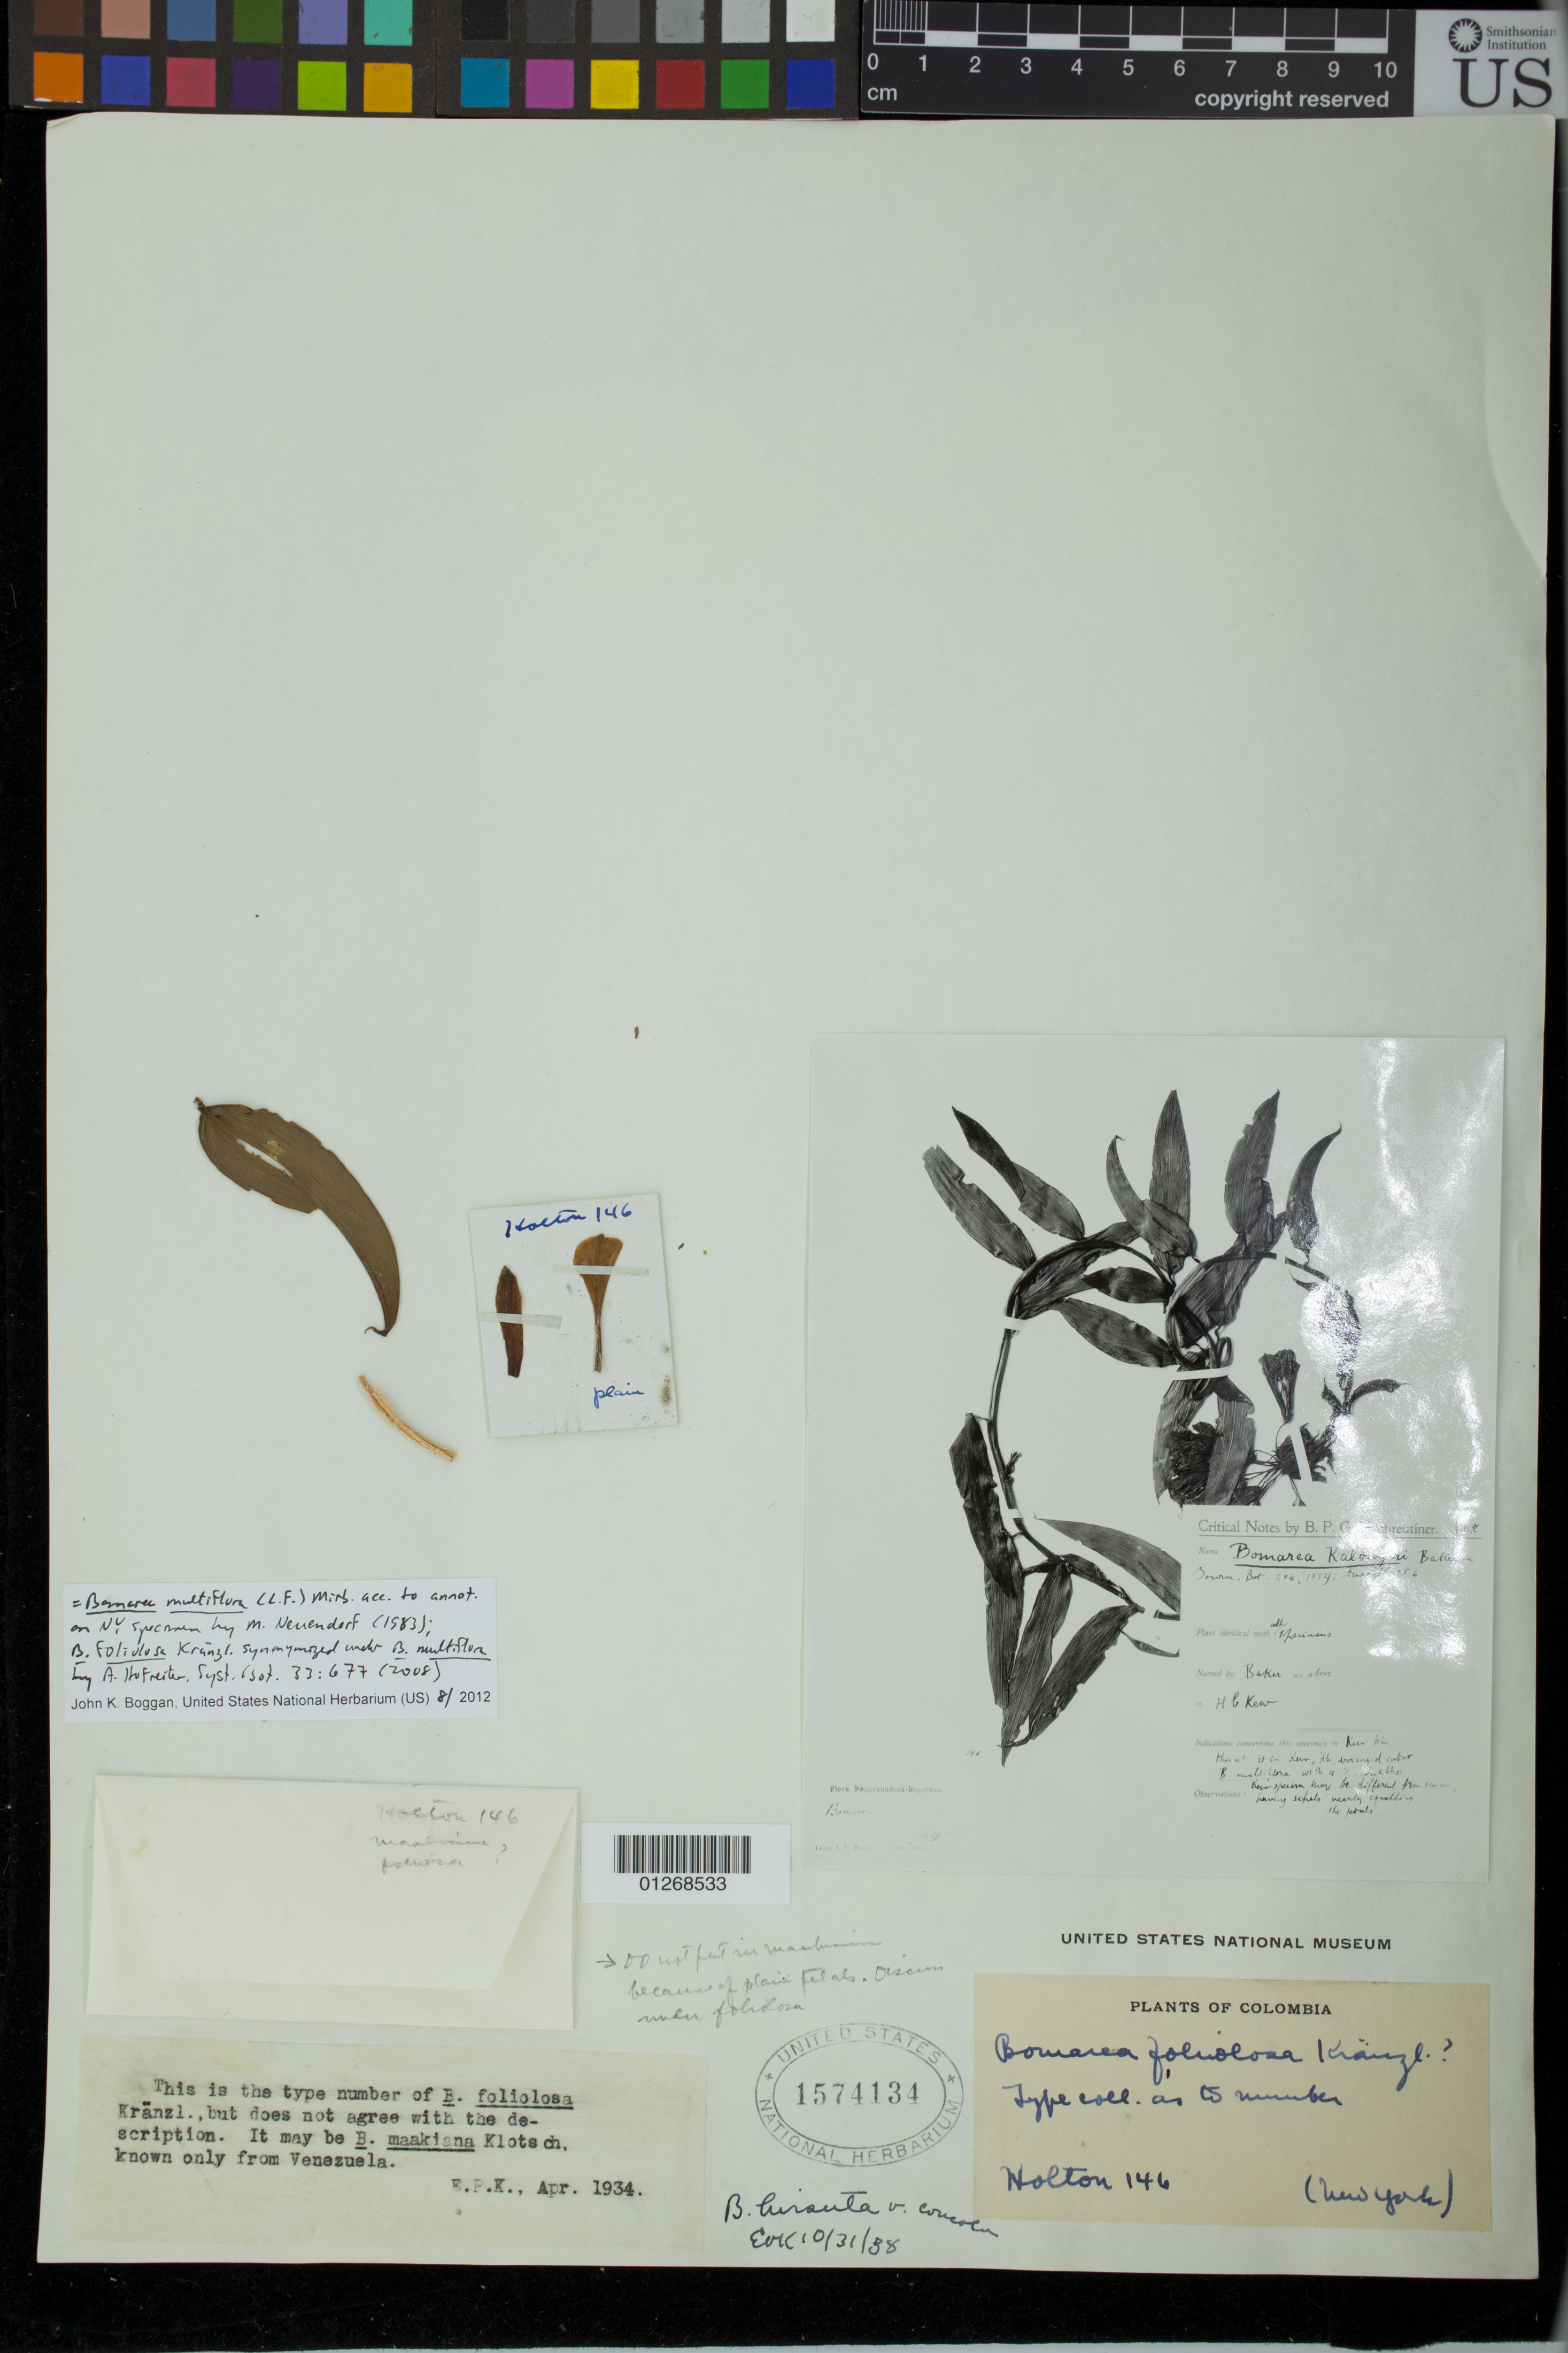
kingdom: Plantae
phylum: Tracheophyta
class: Liliopsida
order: Liliales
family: Alstroemeriaceae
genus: Bomarea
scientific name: Bomarea foliolosa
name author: Kraenzl.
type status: Type Collection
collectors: I. Holton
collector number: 146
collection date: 1852-10-07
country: Colombia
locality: Bogota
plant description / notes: Photograph and fragmentary material of type specimen ex herb. NY. As annotated by E.P.K. [E.P. Killip] 1934, "This is the type number of B. foliolosa Kraenzl. but does not agree with the description. It may be B. maakiana Klotsch, known only from Venezuela."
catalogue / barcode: US 1574134